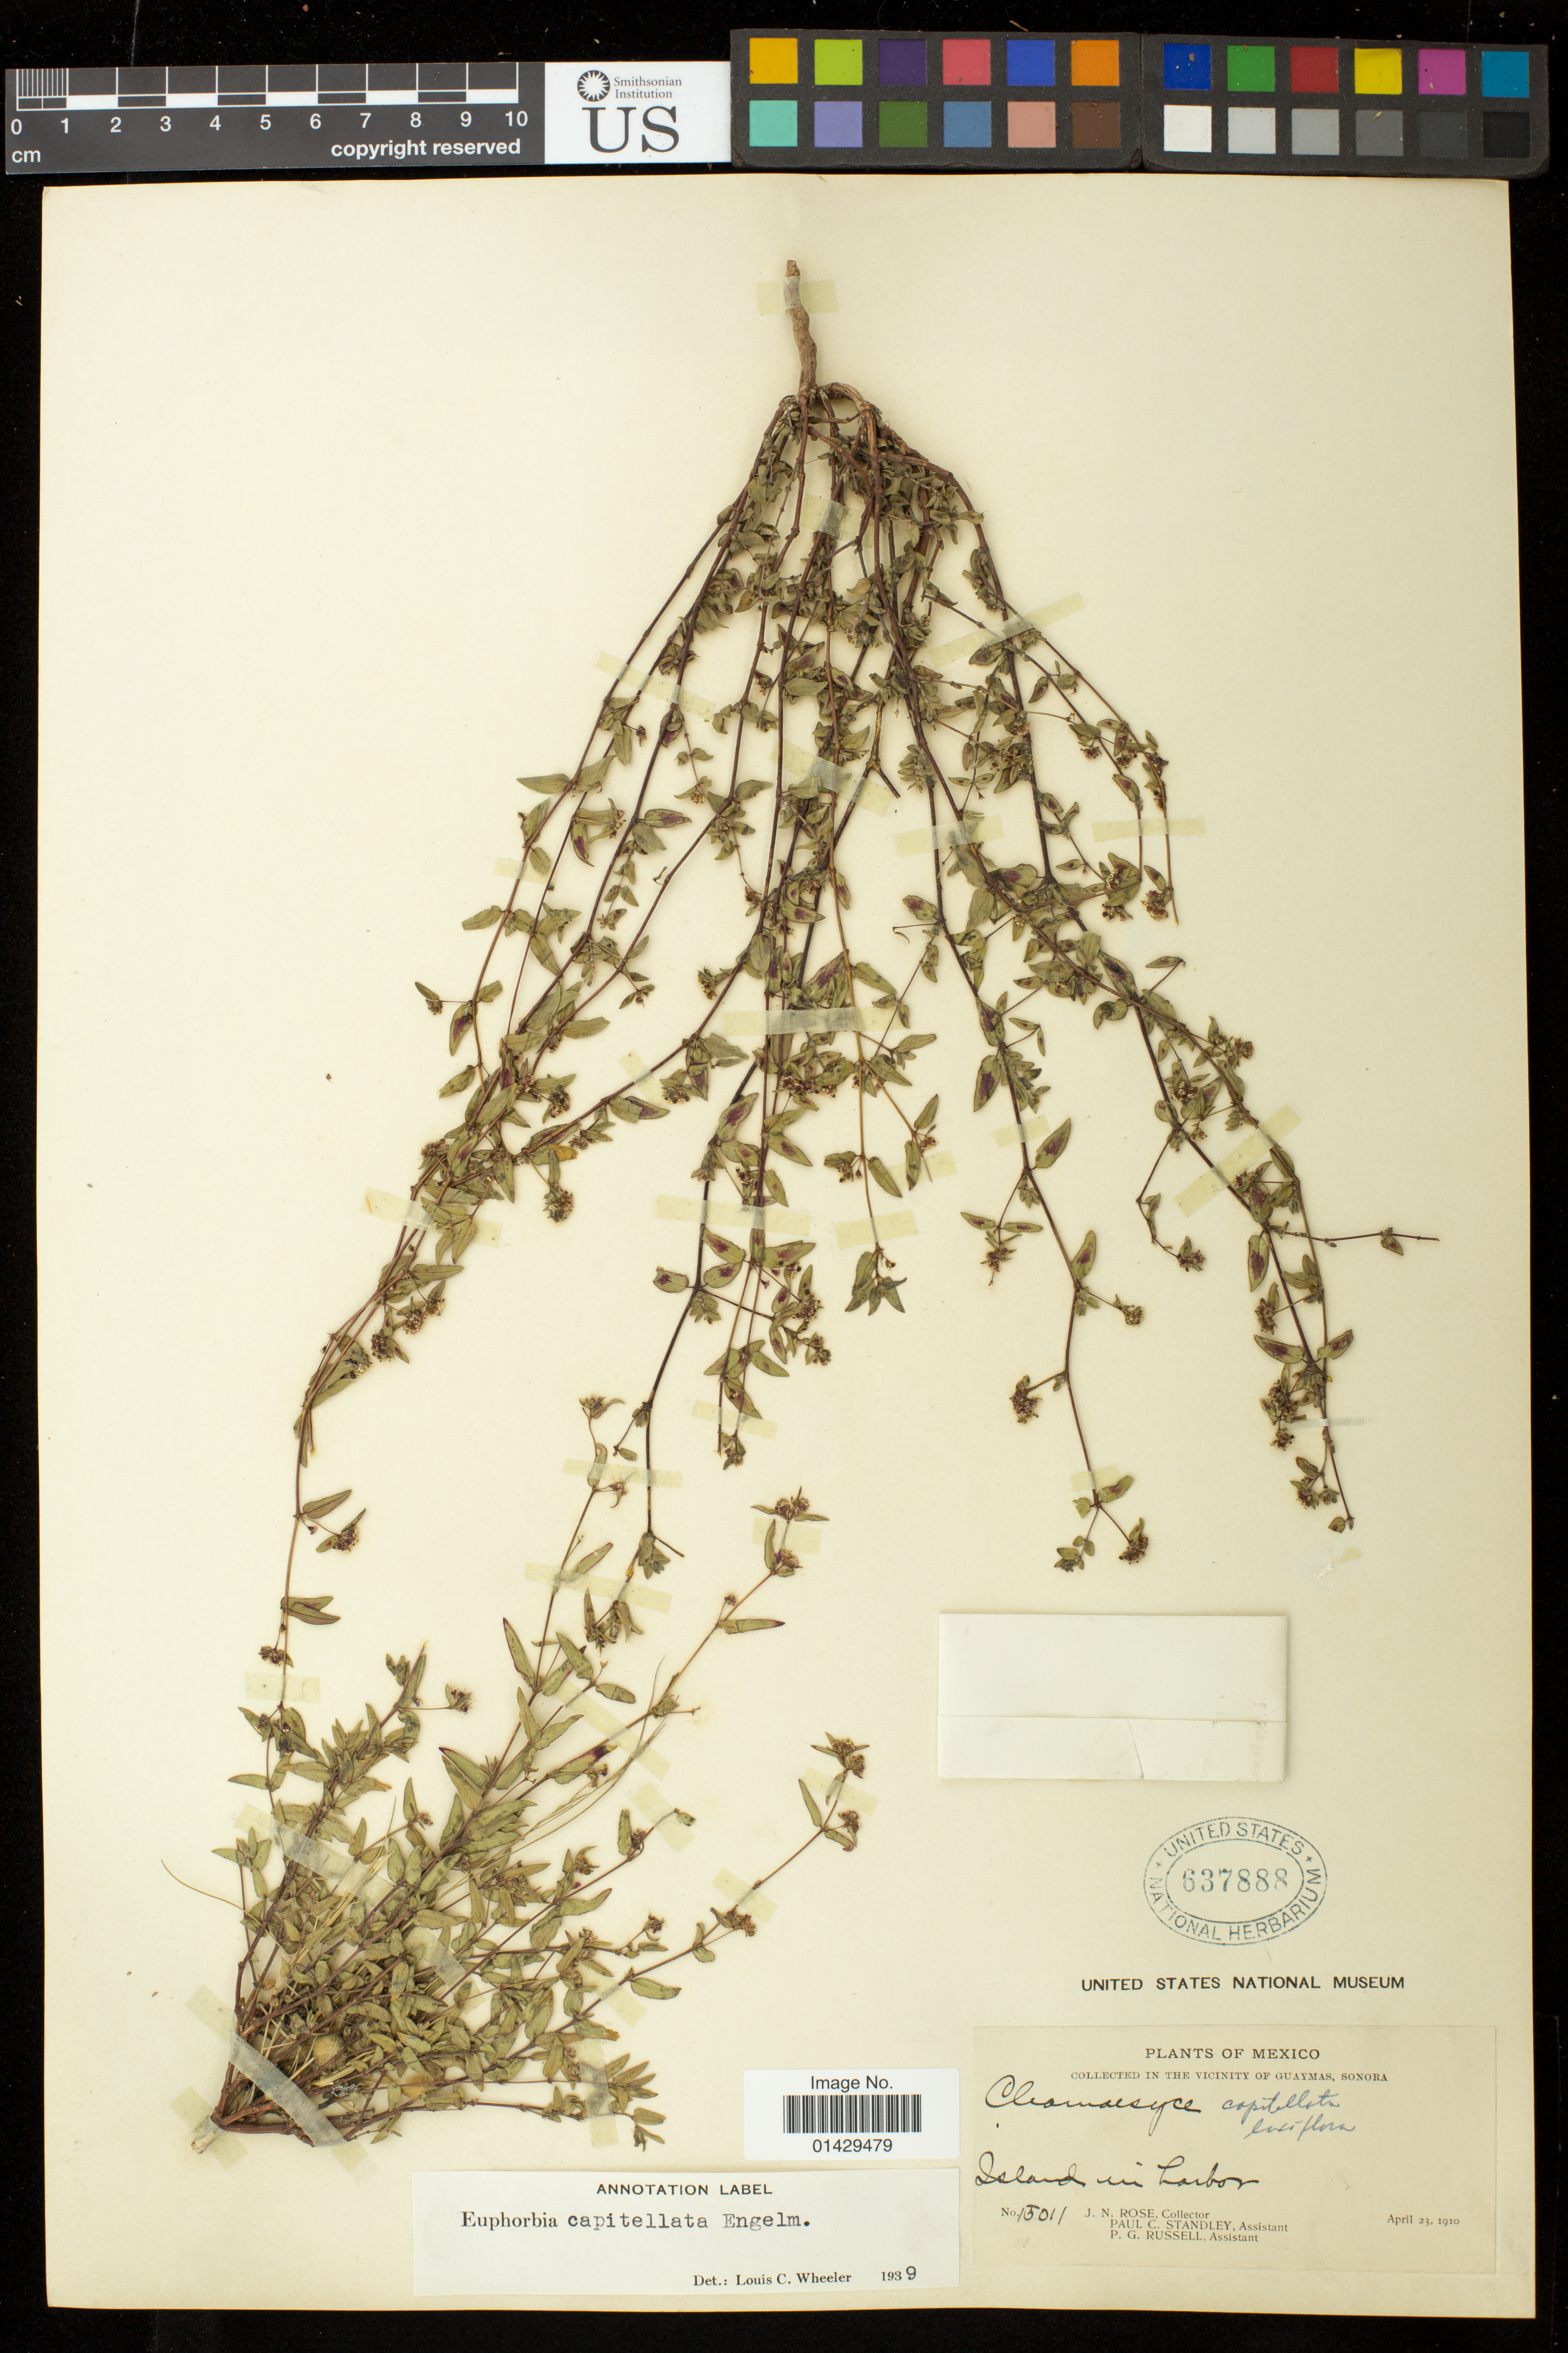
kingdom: Plantae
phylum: Tracheophyta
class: Magnoliopsida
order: Malpighiales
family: Euphorbiaceae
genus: Euphorbia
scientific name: Euphorbia capitellata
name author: Engelm. in Emory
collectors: J. N. Rose, P. C. Standley & P. G. Russell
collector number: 15011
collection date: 1910-04-23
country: Mexico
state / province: Sonora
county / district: Guaymas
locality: Vicinity of Guaymas. Island in harbor.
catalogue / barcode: US 637888